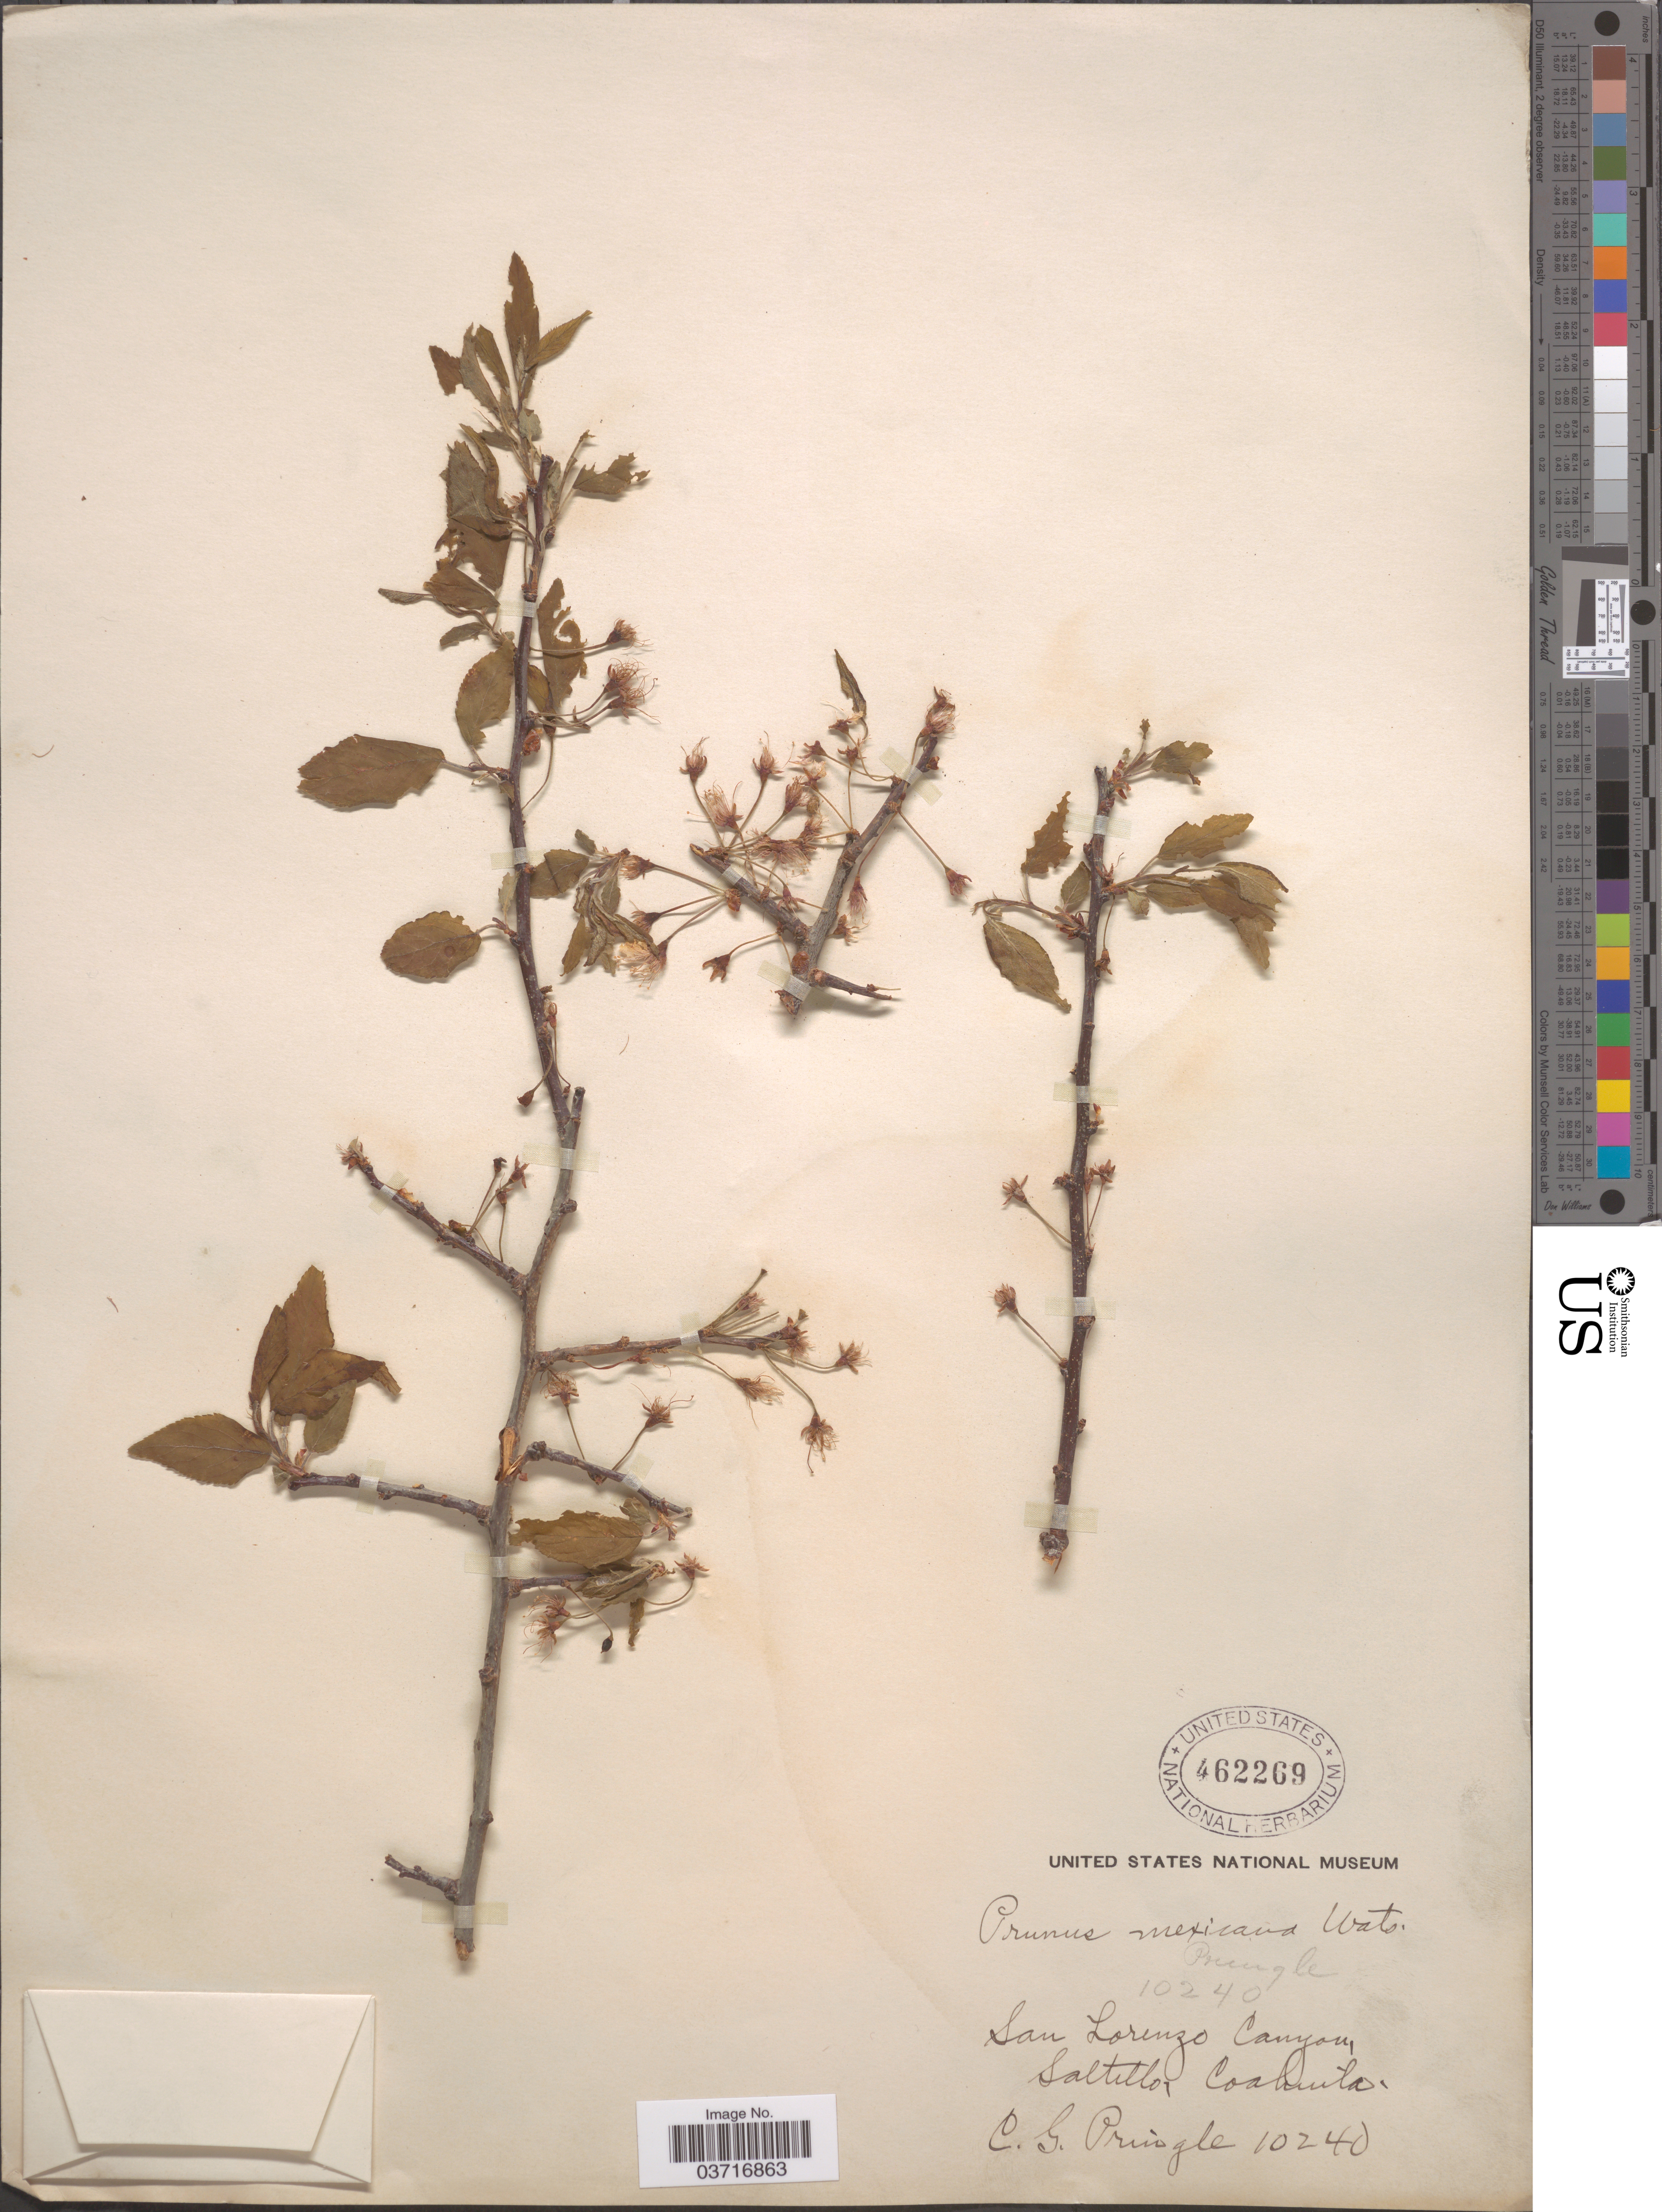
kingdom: Plantae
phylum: Tracheophyta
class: Magnoliopsida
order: Rosales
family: Rosaceae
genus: Prunus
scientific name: Prunus mexicana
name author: S. Watson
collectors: C. G. Pringle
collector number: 10240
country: Mexico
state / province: Coahuila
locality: San Lorenzo Canyon, Saltillo.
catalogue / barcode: US 462269